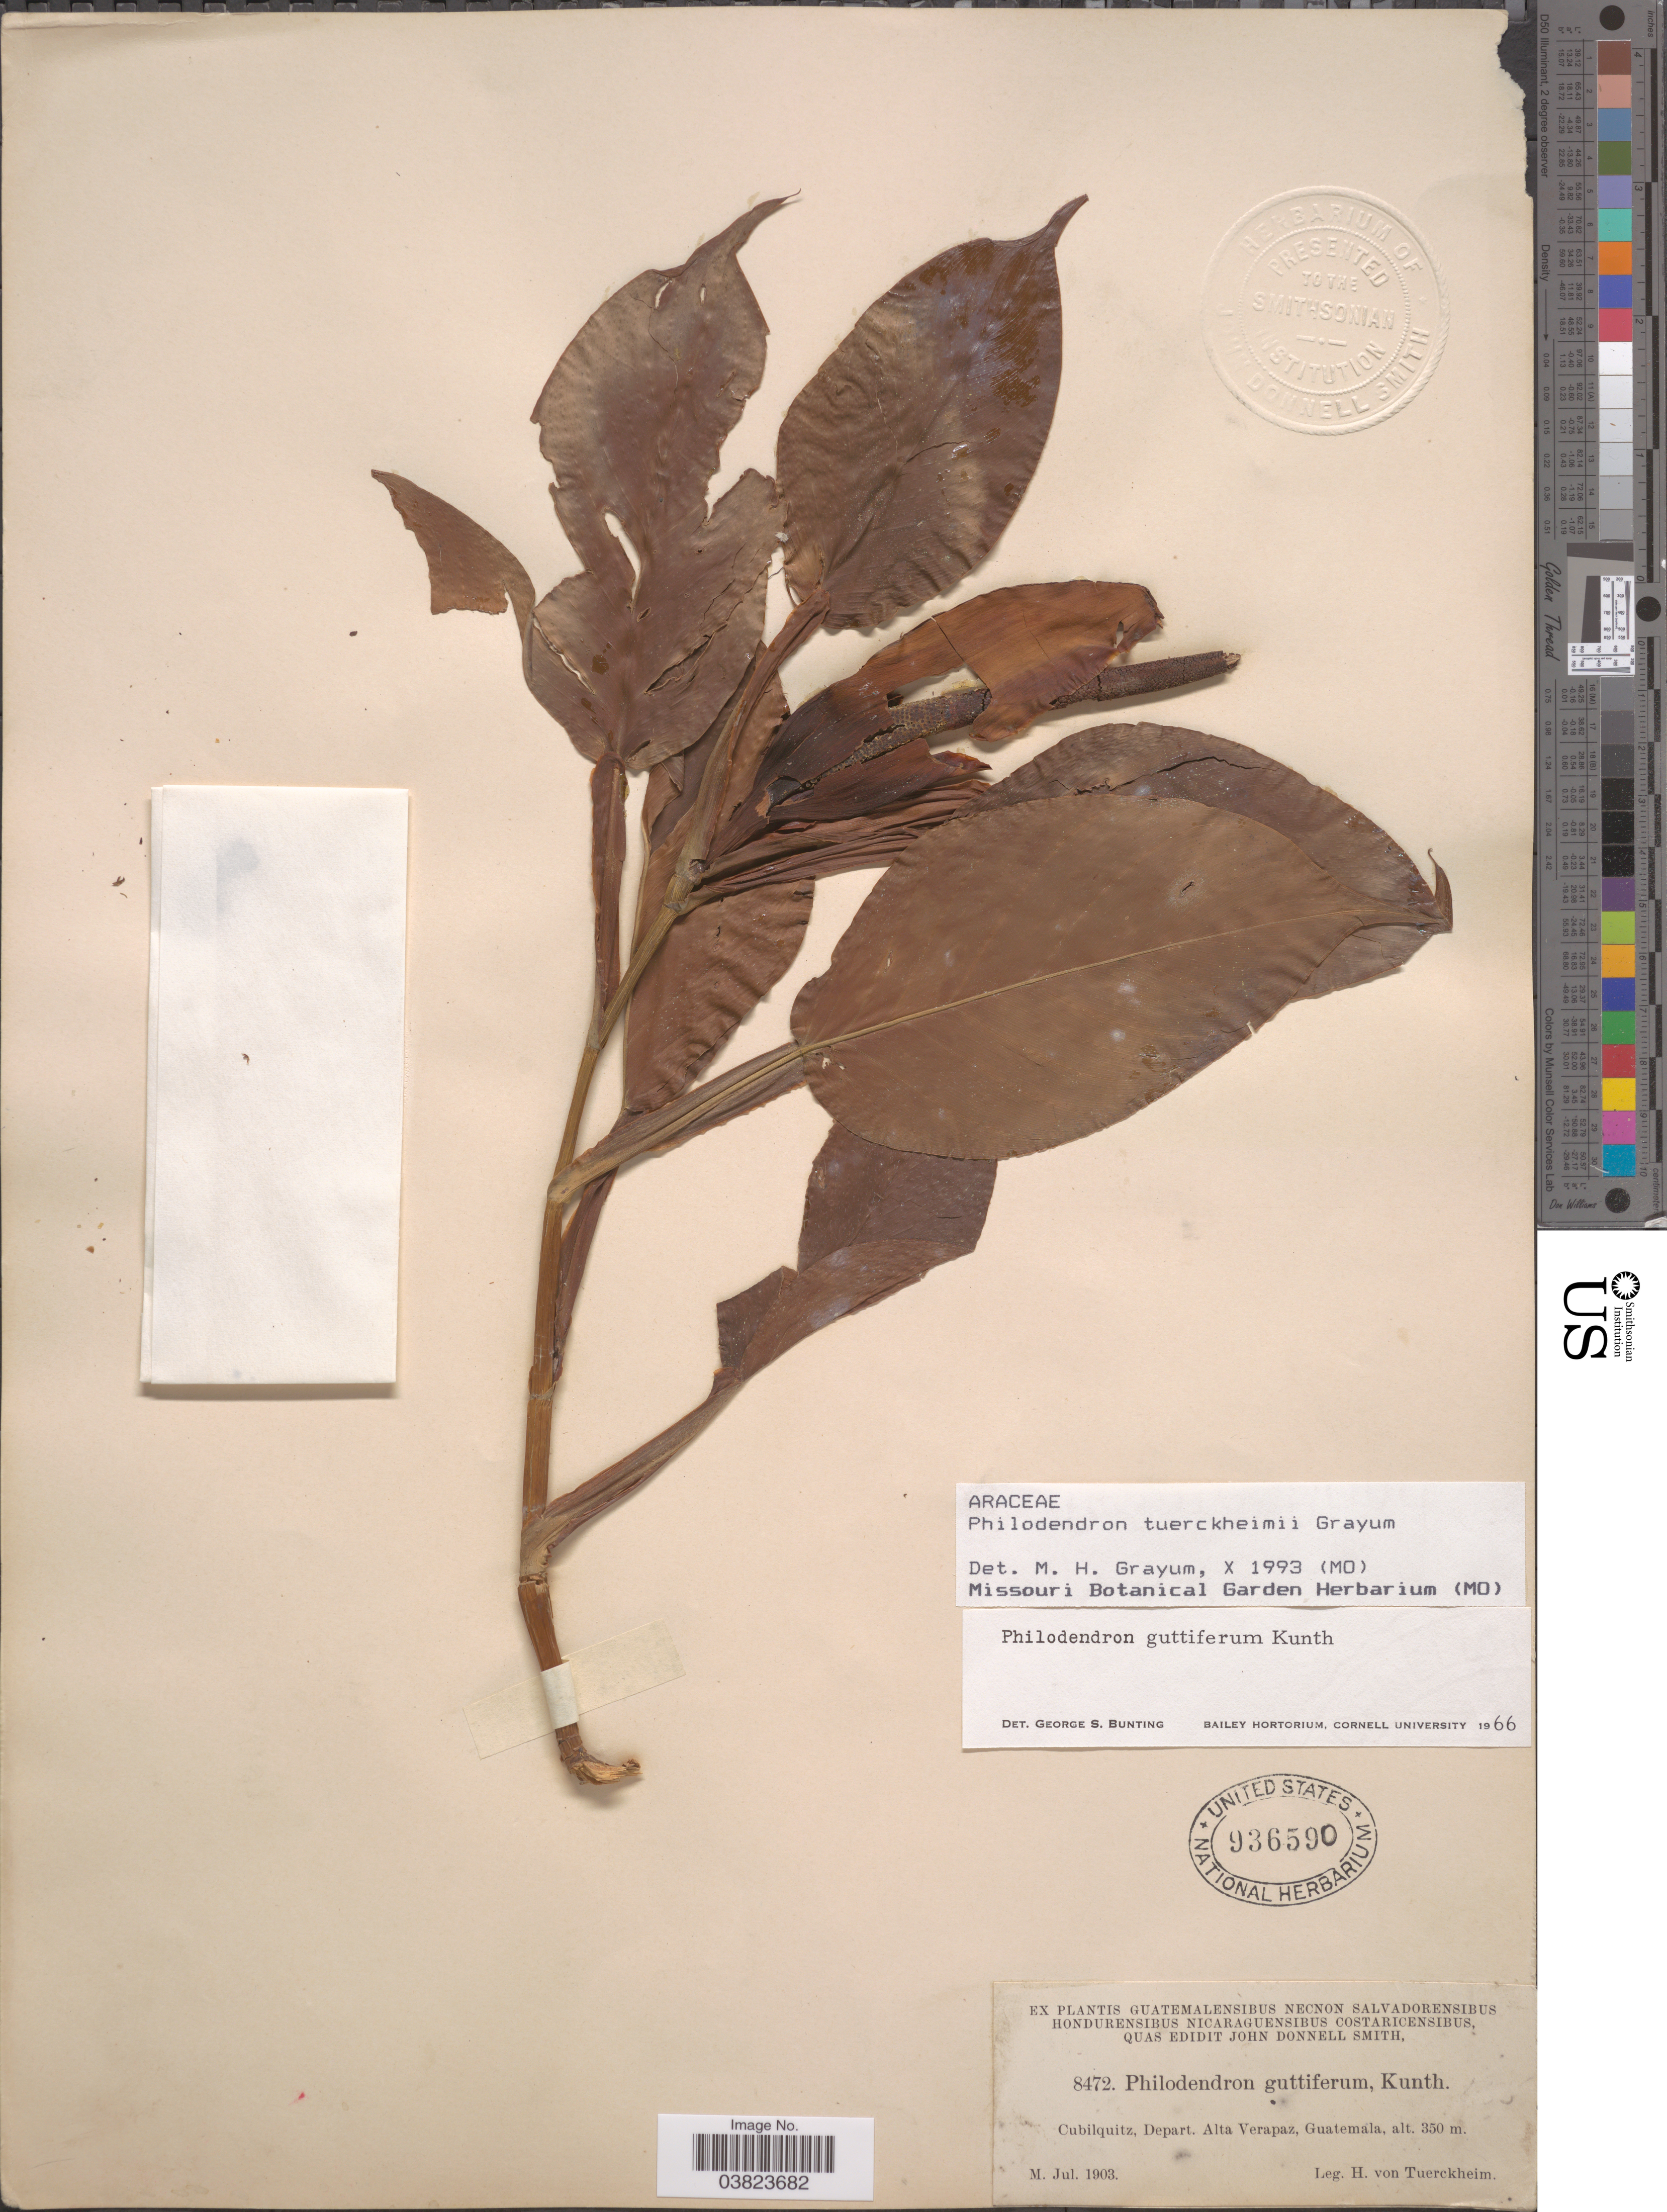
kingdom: Plantae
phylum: Tracheophyta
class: Liliopsida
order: Alismatales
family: Araceae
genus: Philodendron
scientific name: Philodendron tuerckheimii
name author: Grayam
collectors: H. von Türckheim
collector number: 8472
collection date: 1903-07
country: Guatemala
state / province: Alta Verapaz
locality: Cubilquitz, Depart. Alta Verapaz.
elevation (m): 350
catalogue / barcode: US 936590